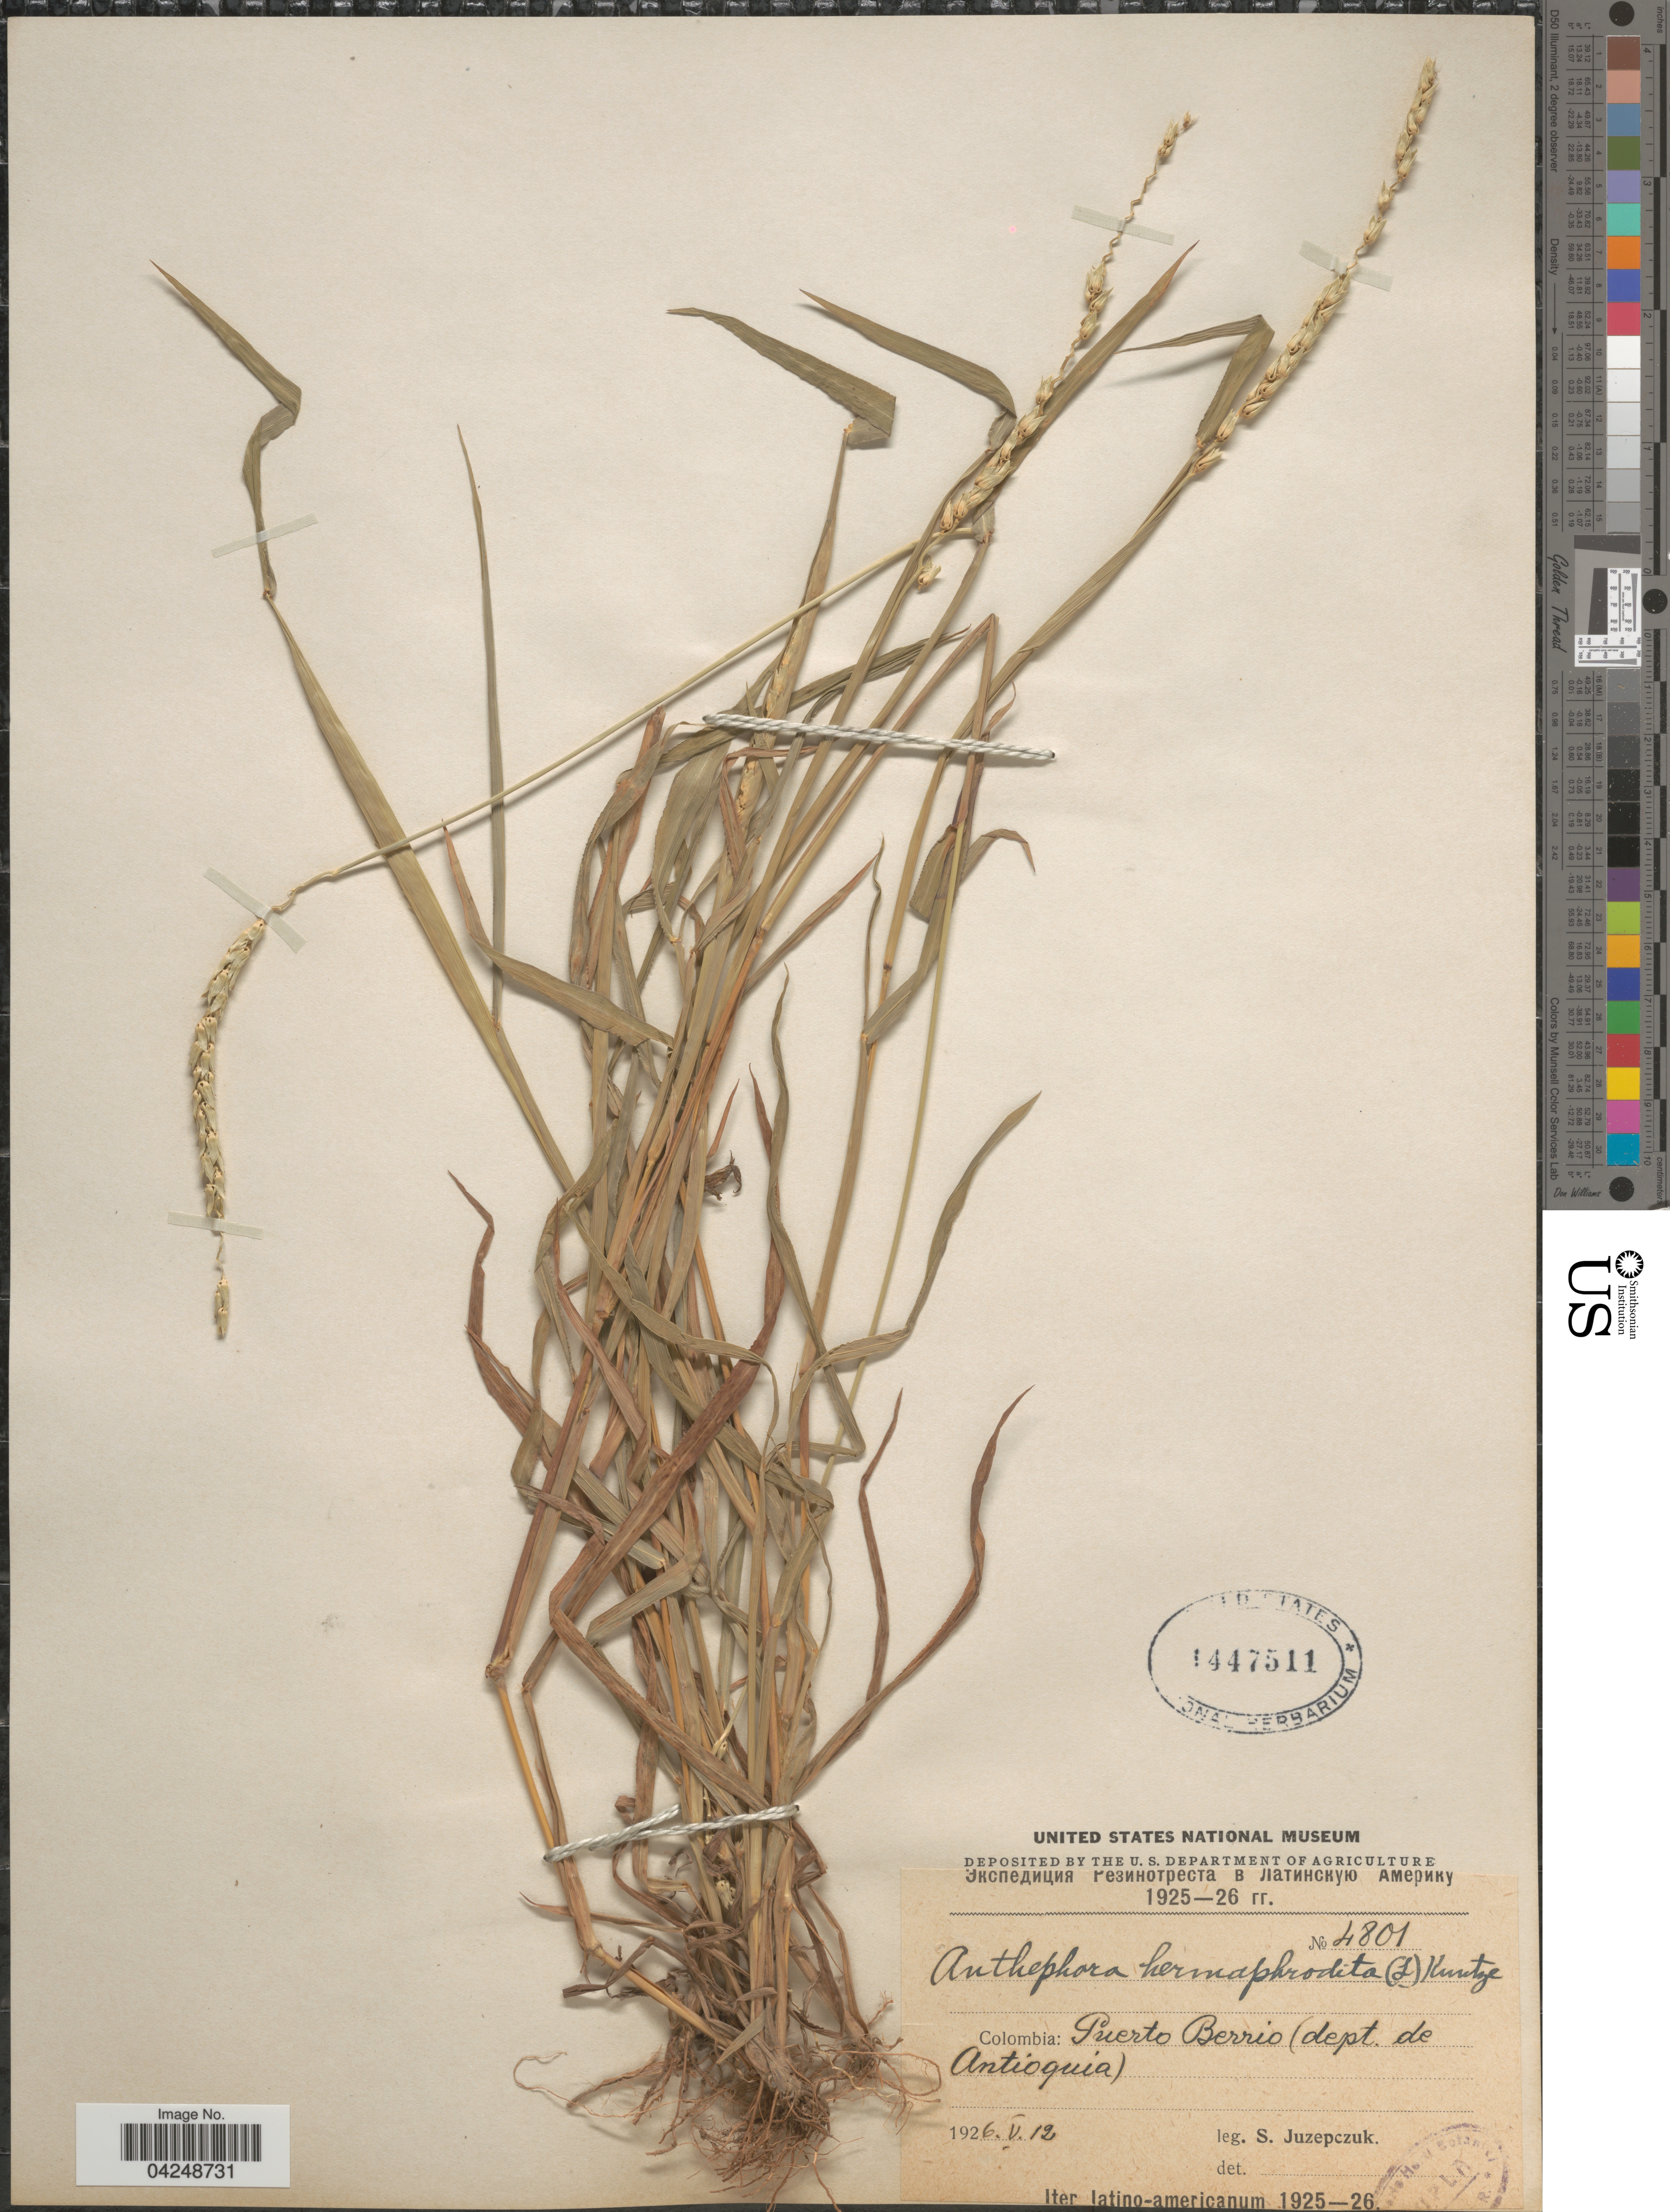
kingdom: Plantae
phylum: Tracheophyta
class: Liliopsida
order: Poales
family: Poaceae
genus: Anthephora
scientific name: Anthephora hermaphrodita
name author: (L.) Kuntze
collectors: S. V. Juzepczuk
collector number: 4801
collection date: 1926-05-12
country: Colombia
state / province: Antioquia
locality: Puerto Berrio (dept. de Antioquia). Iter latino-americanum 1925-26.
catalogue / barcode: US 1447511